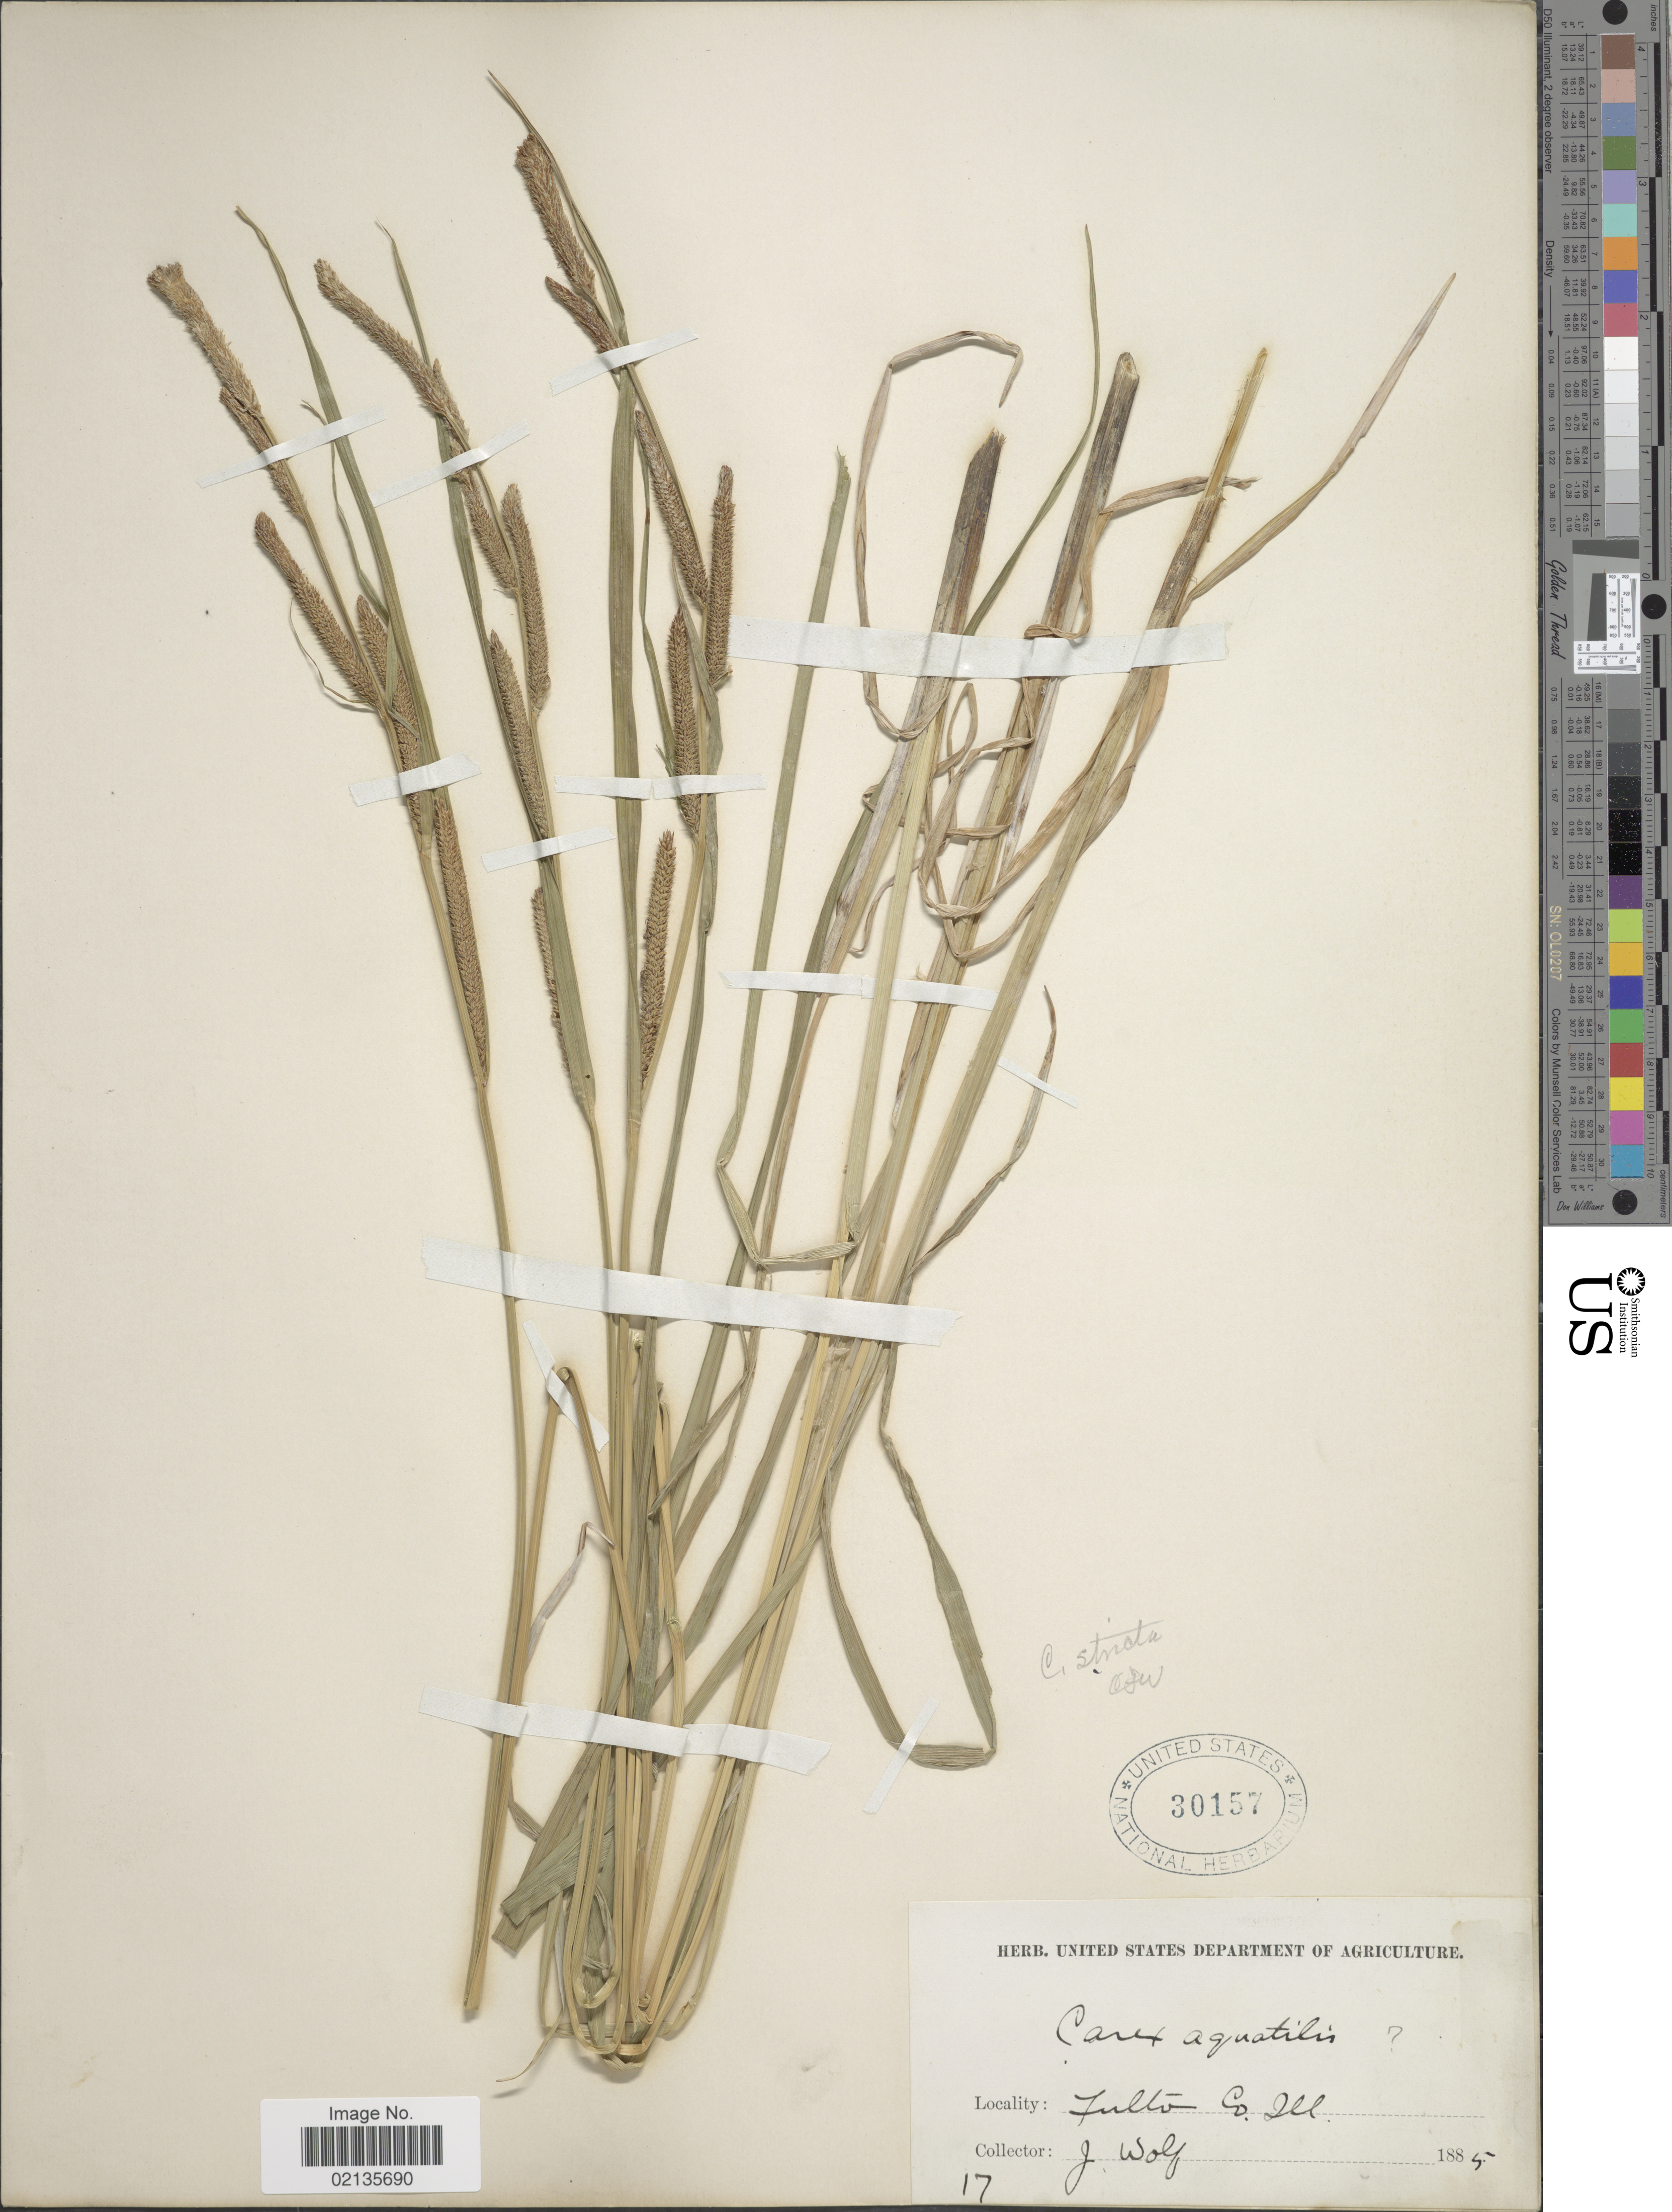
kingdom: Plantae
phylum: Tracheophyta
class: Liliopsida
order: Poales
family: Cyperaceae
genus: Carex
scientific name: Carex stricta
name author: Lam.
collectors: J. Wolf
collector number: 17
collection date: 1885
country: United States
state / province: Illinois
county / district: Fulton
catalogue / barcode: US 30157